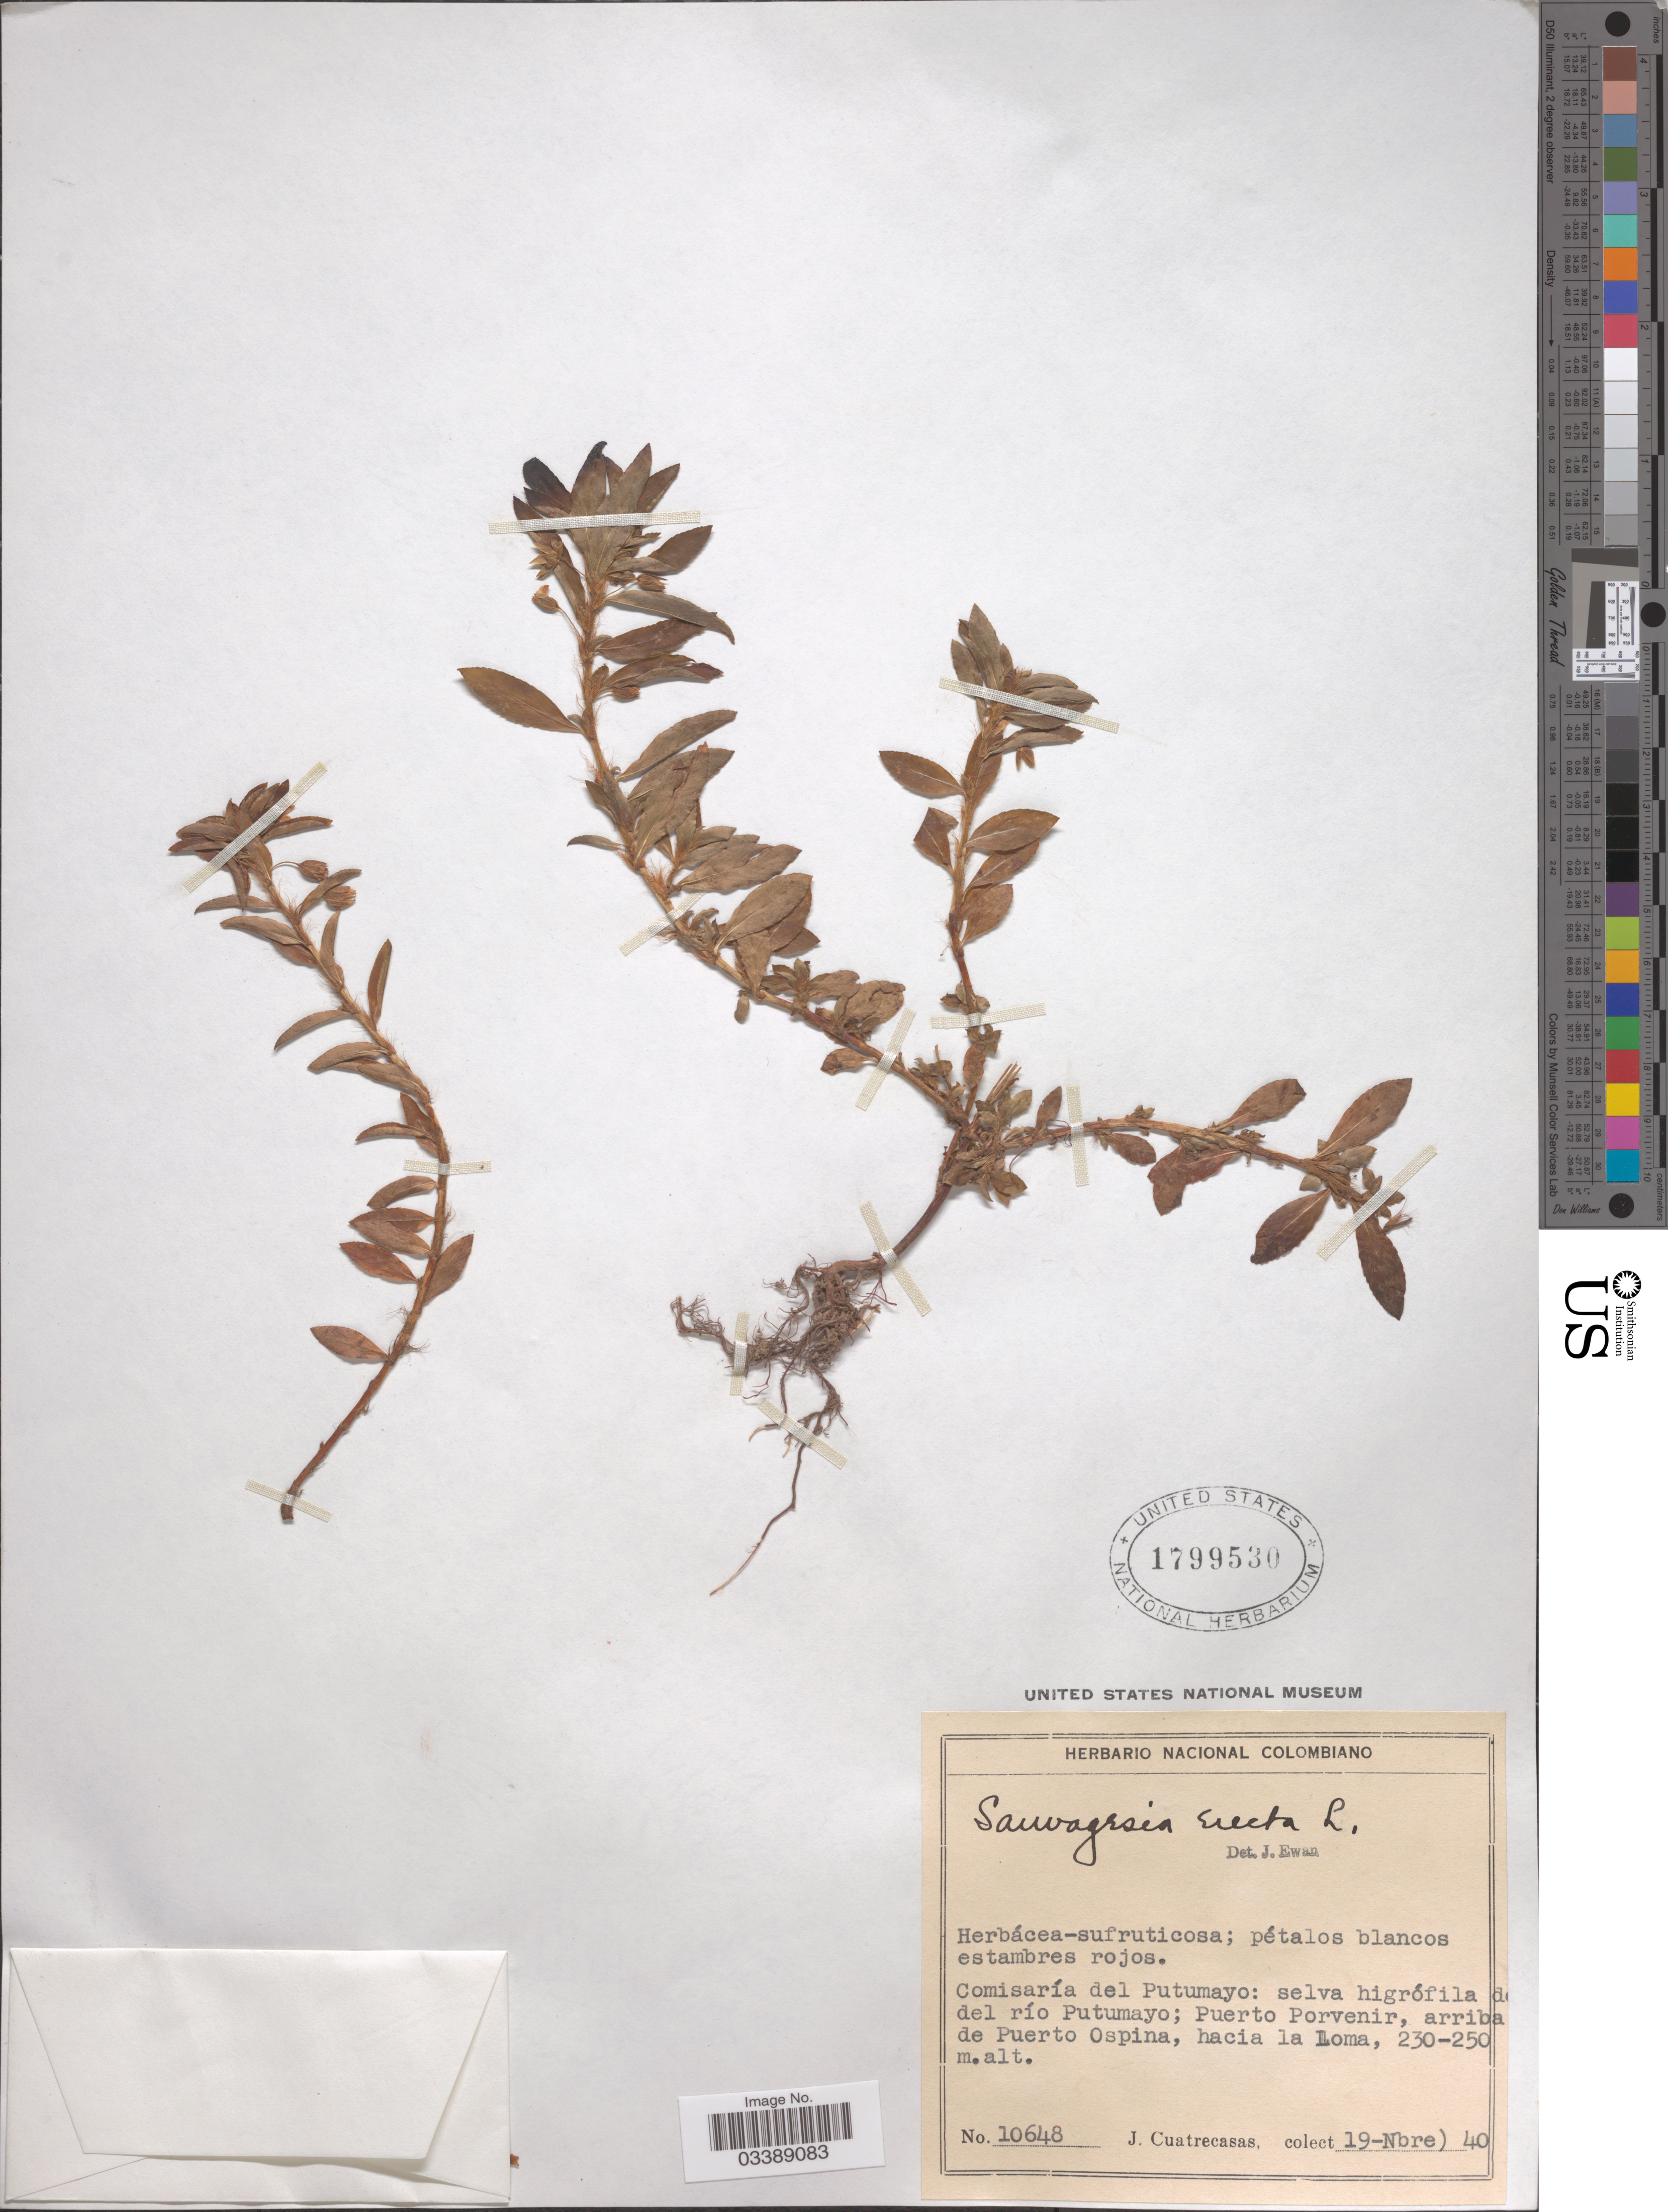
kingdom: Plantae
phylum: Tracheophyta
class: Magnoliopsida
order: Malpighiales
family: Ochnaceae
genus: Sauvagesia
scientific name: Sauvagesia erecta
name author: L.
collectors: J. Cuatrecasas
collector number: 10648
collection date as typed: Transcribed d/m/y: 19/11/40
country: Colombia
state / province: Putumayo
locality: Comisaría del Putumayo: selva higrófila del río Putumayo; Puerto Porvenir, arriba de Puerto Ospina, hacia la Loma.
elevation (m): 230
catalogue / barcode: US 1799530